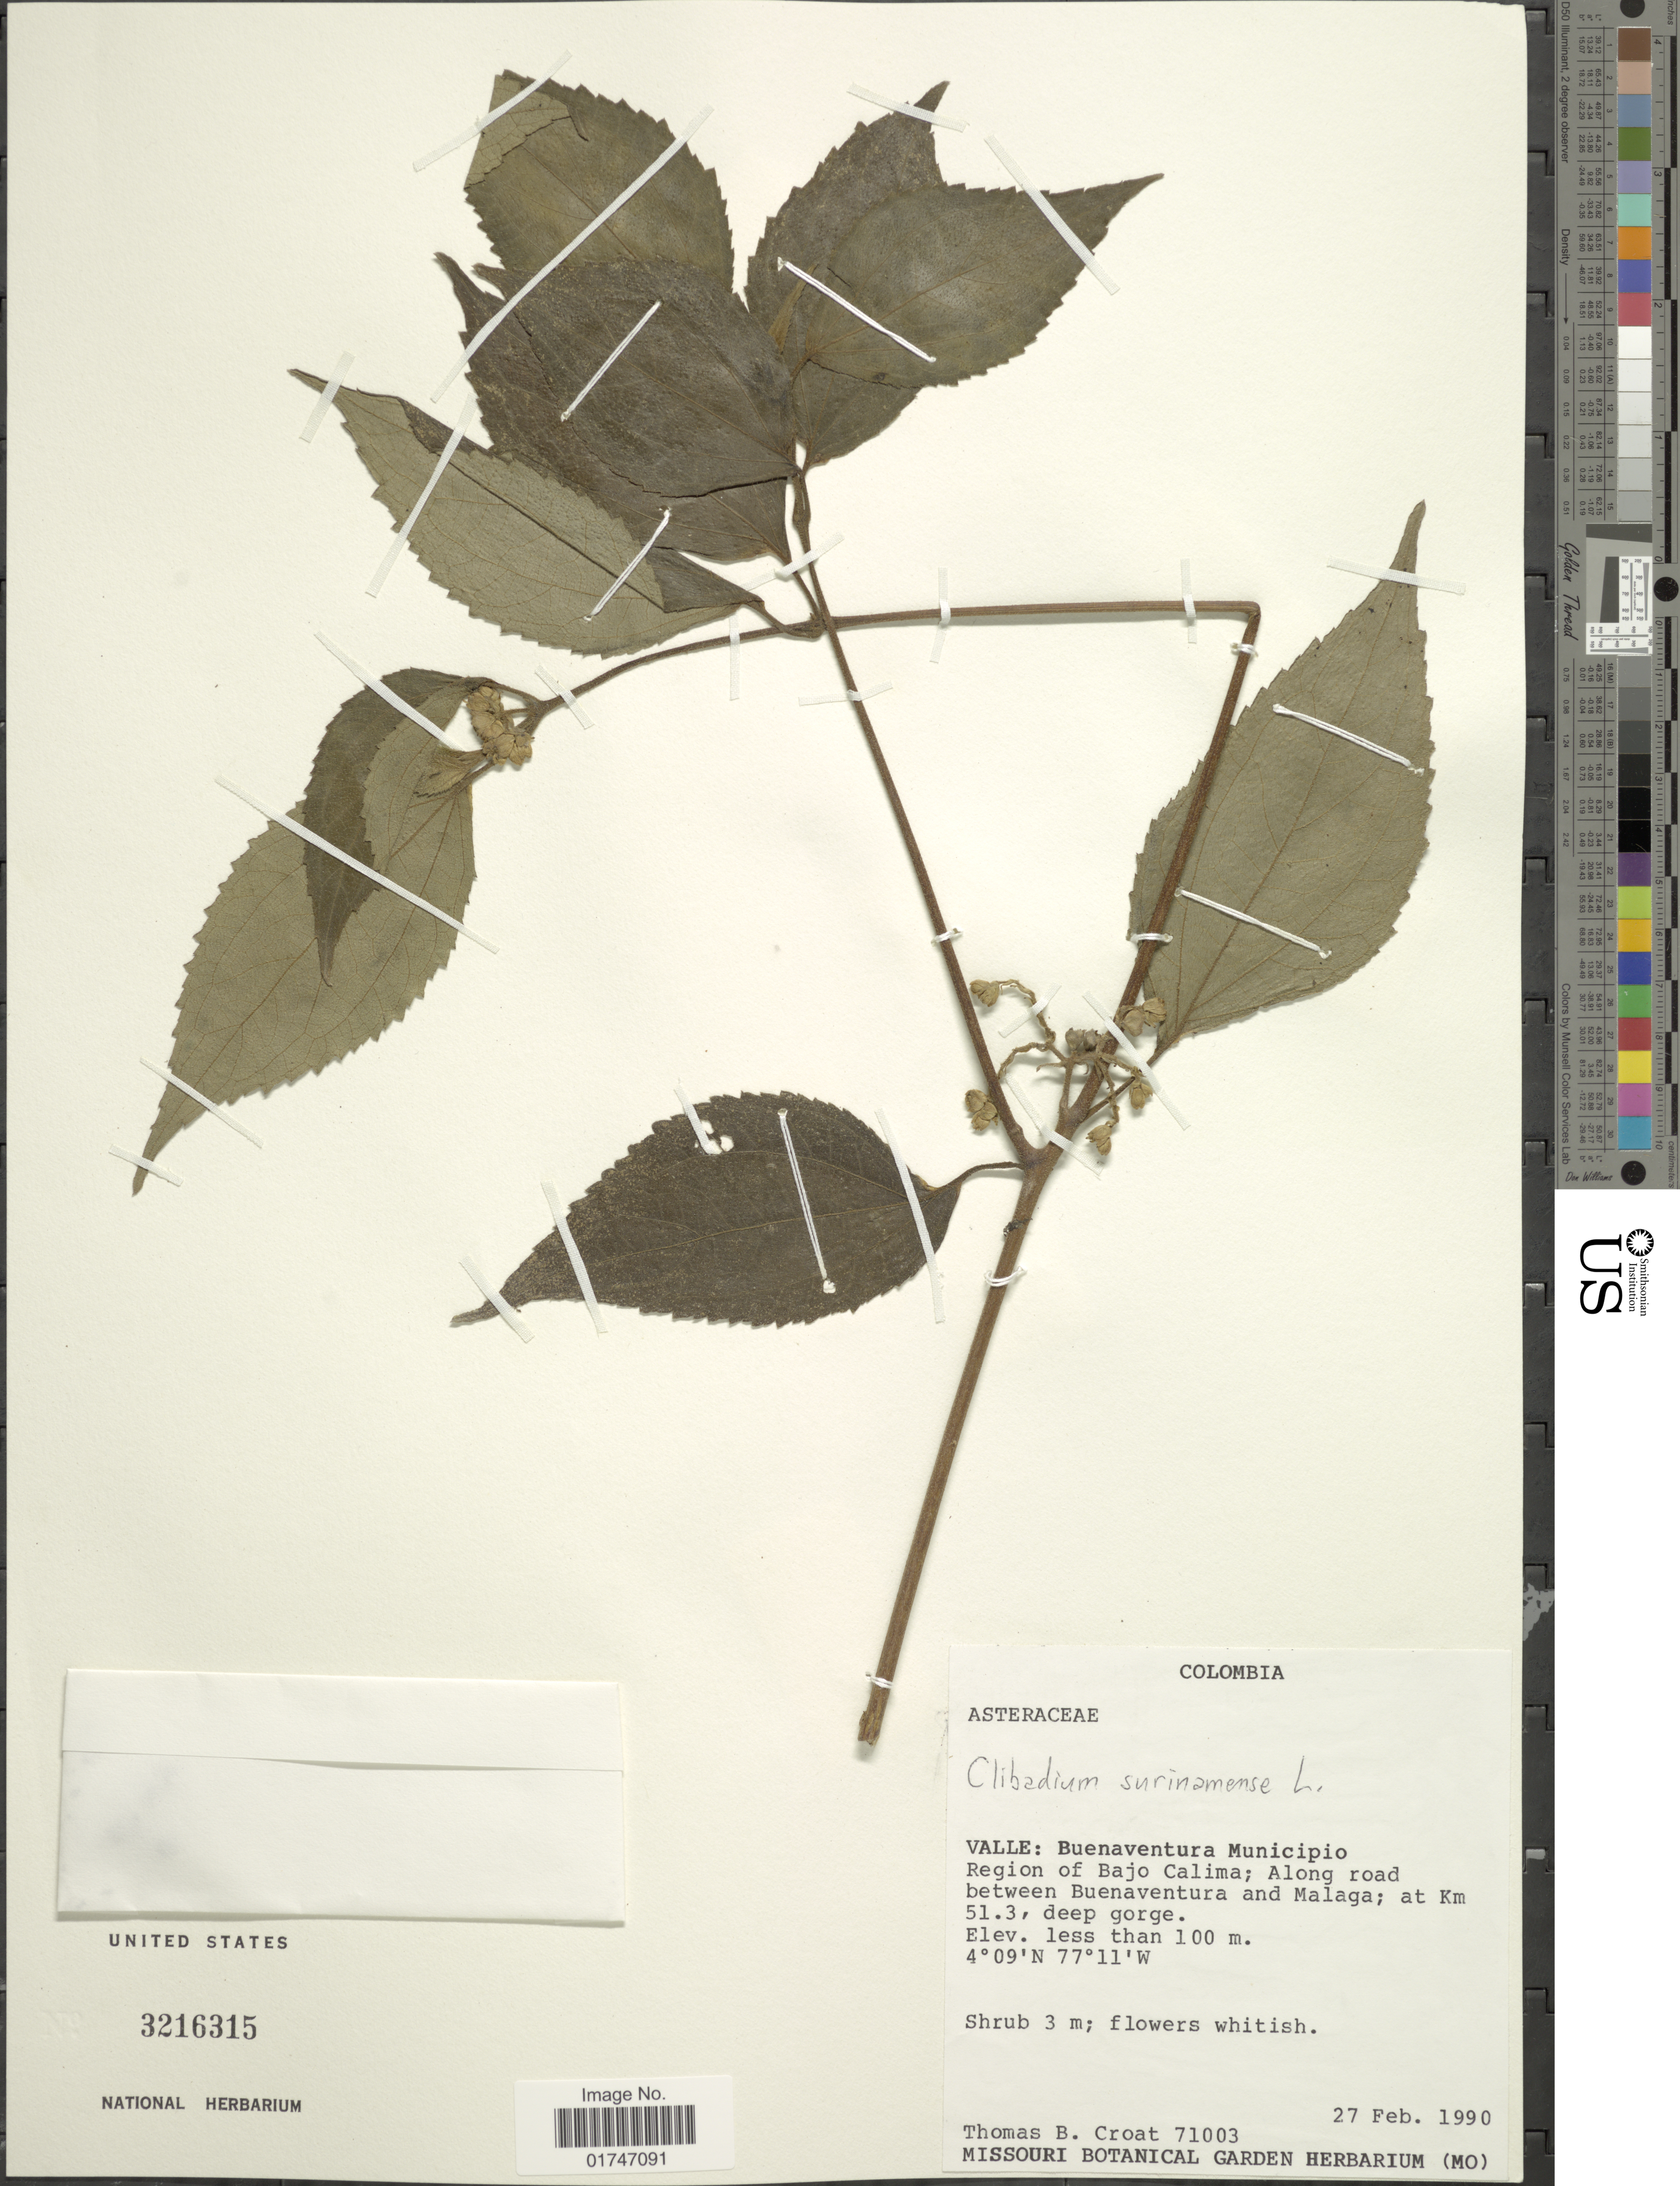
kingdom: Plantae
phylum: Tracheophyta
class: Magnoliopsida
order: Asterales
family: Asteraceae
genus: Clibadium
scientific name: Clibadium surinamense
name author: L.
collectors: T. B. Croat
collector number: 71003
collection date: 1990-02-27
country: Colombia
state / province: Valle del Cauca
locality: Valle: Buenaventura Municipio. Region of Bajo Calima; Along road between Buenaventura and Malaga; at Km 51.3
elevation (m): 100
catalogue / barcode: US 3216315